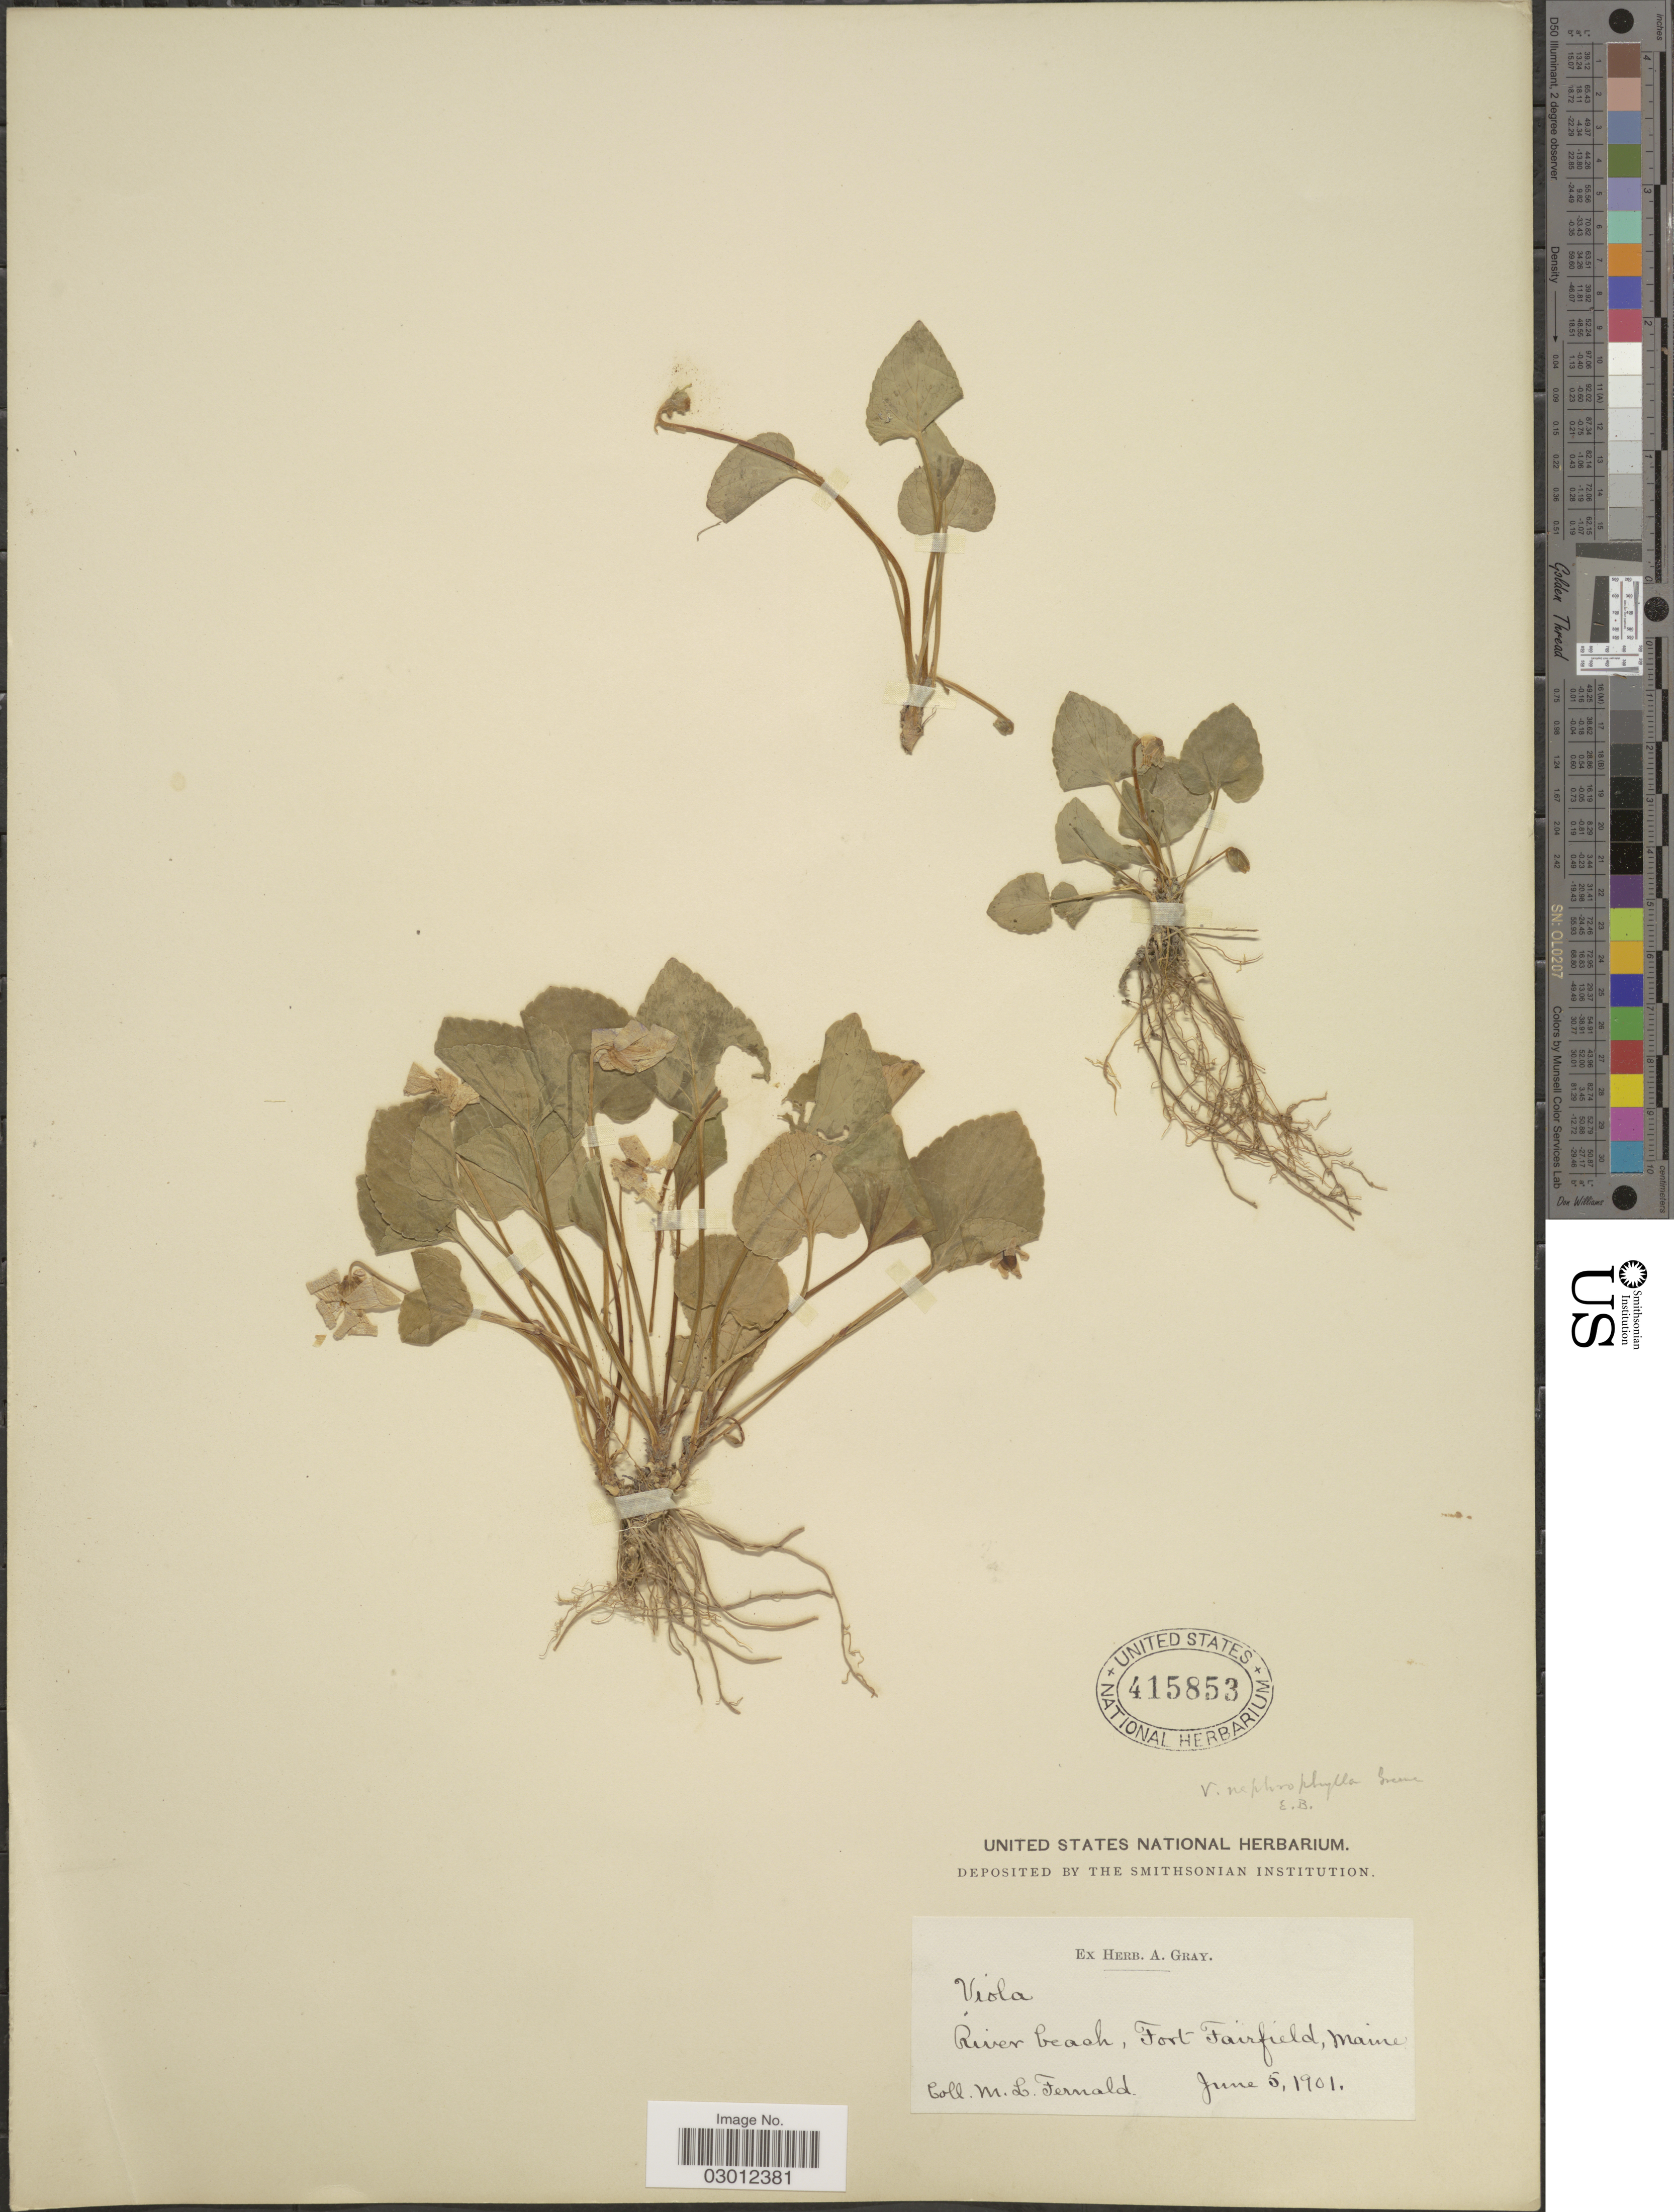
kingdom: Plantae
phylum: Tracheophyta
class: Magnoliopsida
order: Malpighiales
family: Violaceae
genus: Viola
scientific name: Viola nephrophylla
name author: Greene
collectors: M. L. Fernald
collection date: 1901-06-05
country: United States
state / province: Maine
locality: River beach, Fort Fairfield.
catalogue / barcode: US 415853